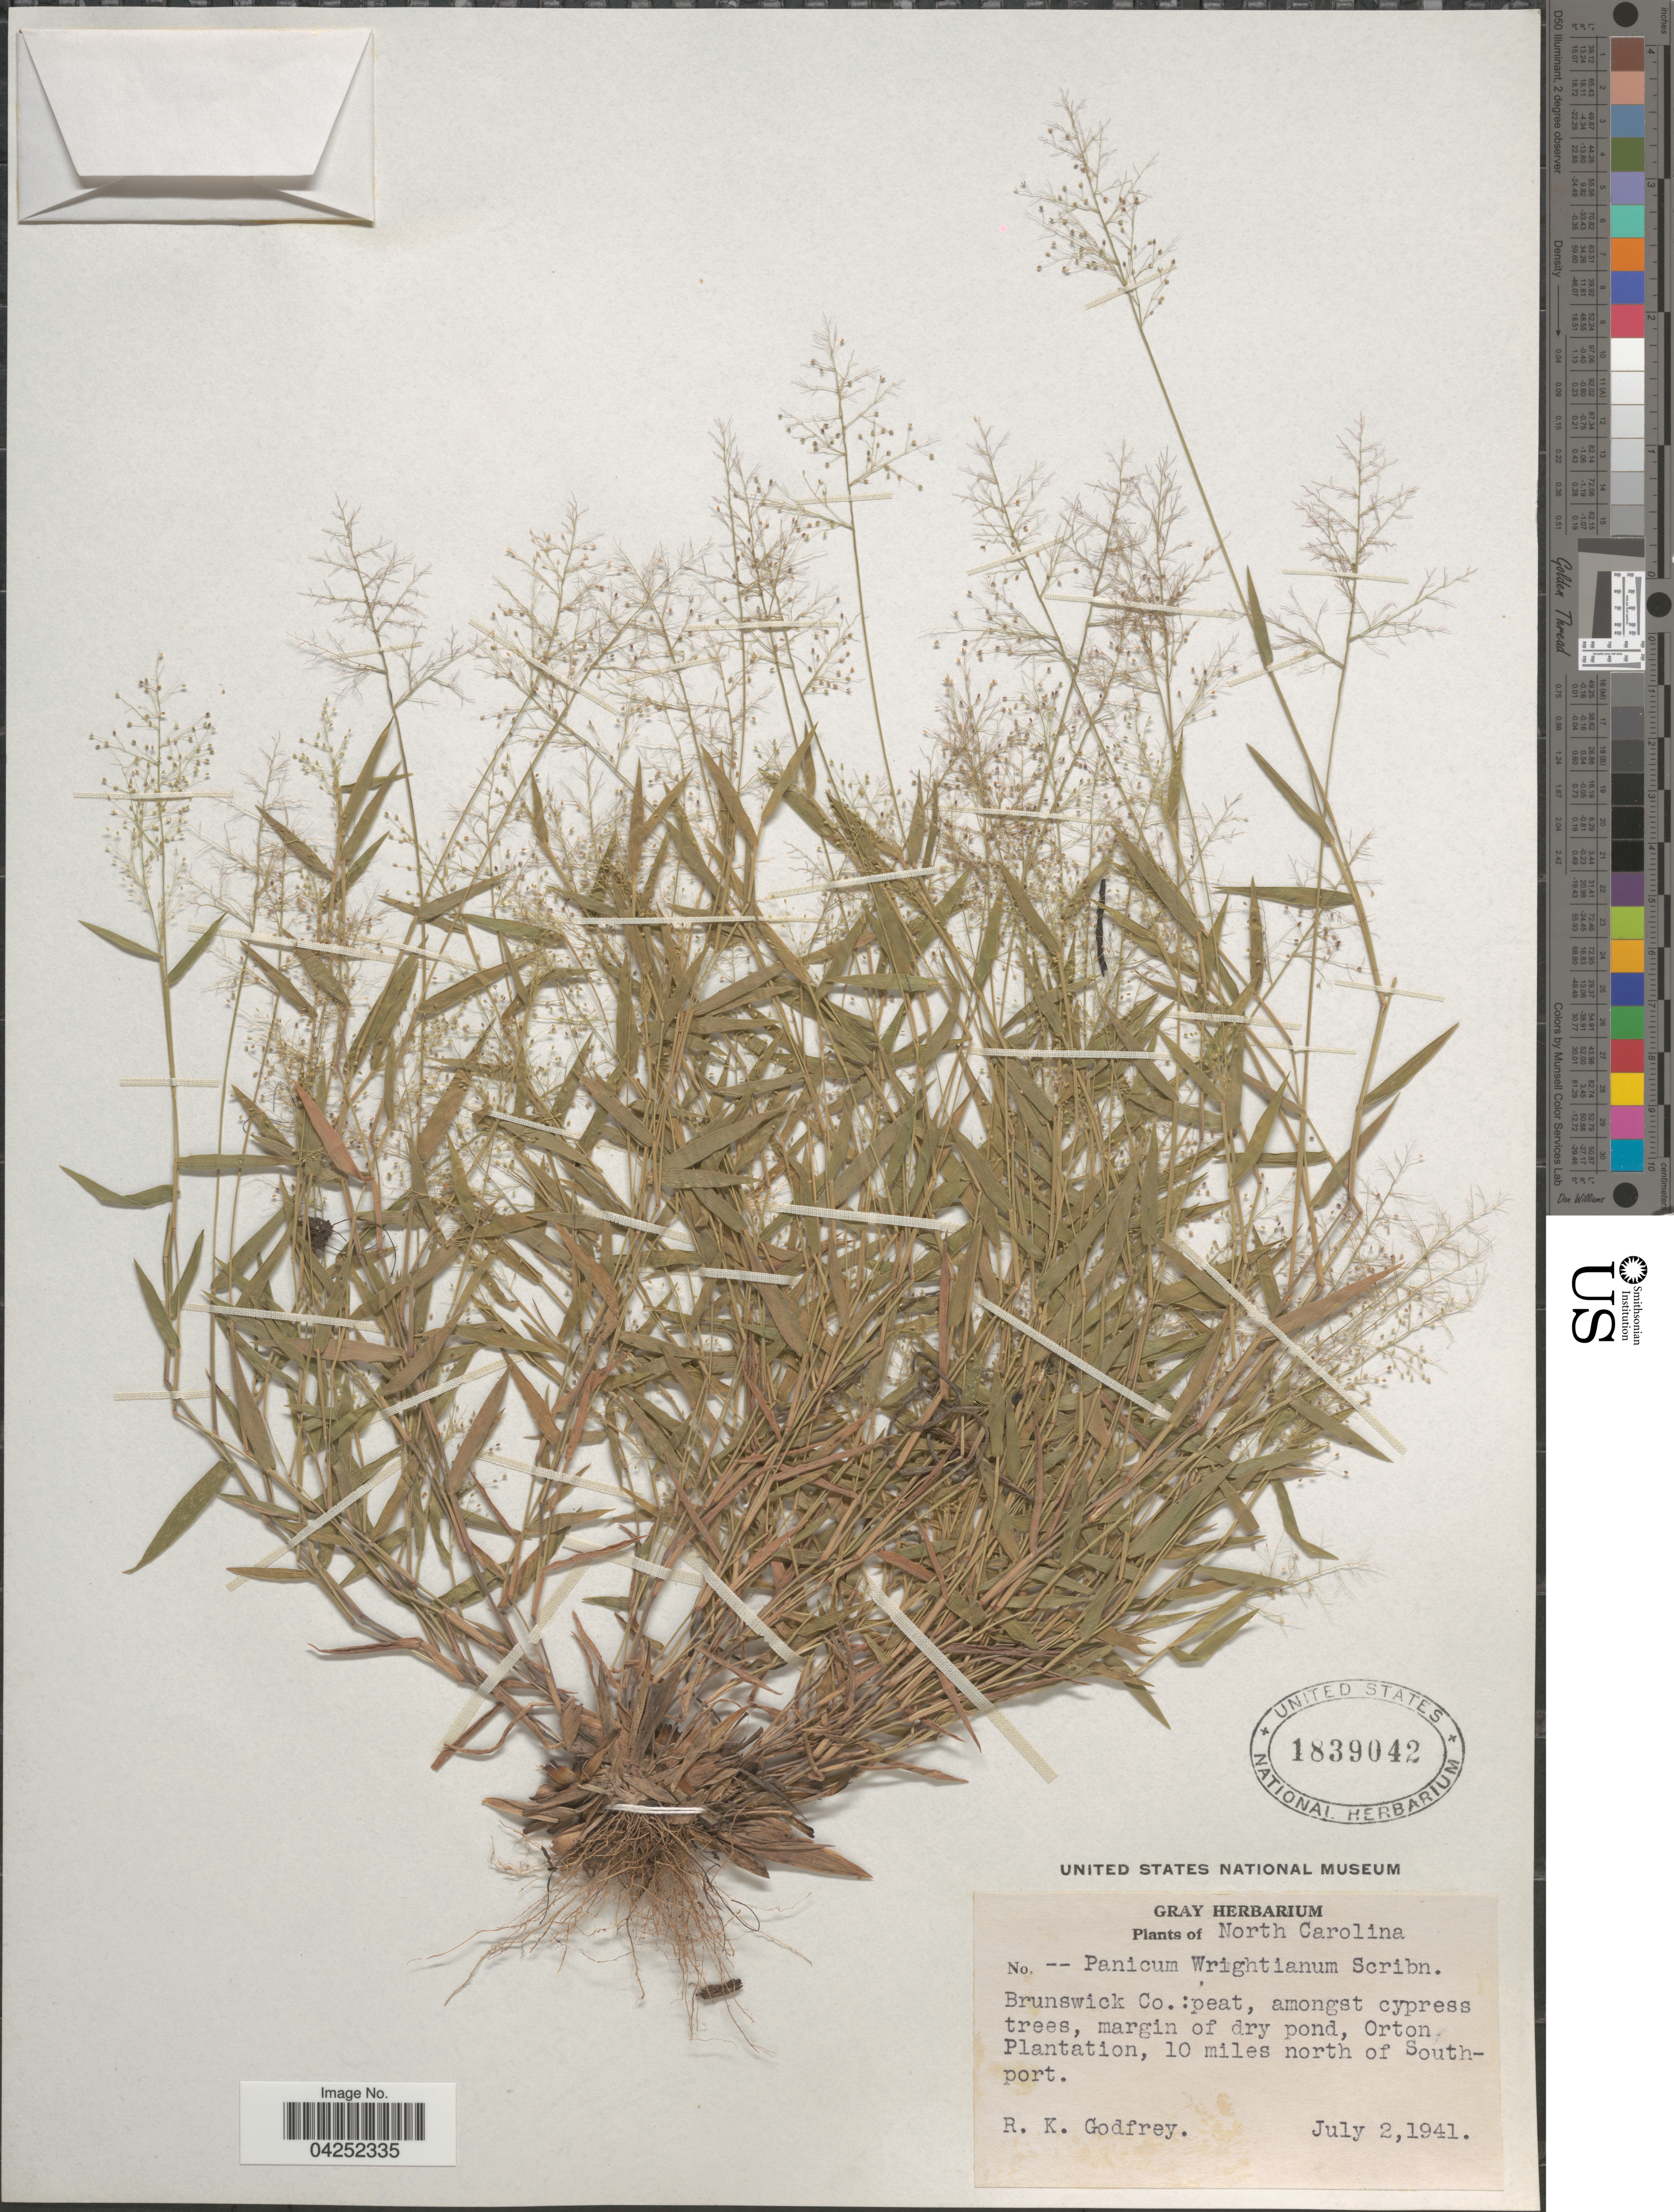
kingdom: Plantae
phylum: Tracheophyta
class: Liliopsida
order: Poales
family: Poaceae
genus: Dichanthelium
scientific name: Dichanthelium acuminatum var. longiligulatum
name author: (Nash) Gould & C.A. Clark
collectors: R. K. Godfrey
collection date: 1941-07-02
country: United States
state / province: North Carolina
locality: Brunswick Co.: peat, amongst cypress trees, margin of dry pond, Orton Plantation, 10 miles north of Southport.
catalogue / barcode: US 1839042